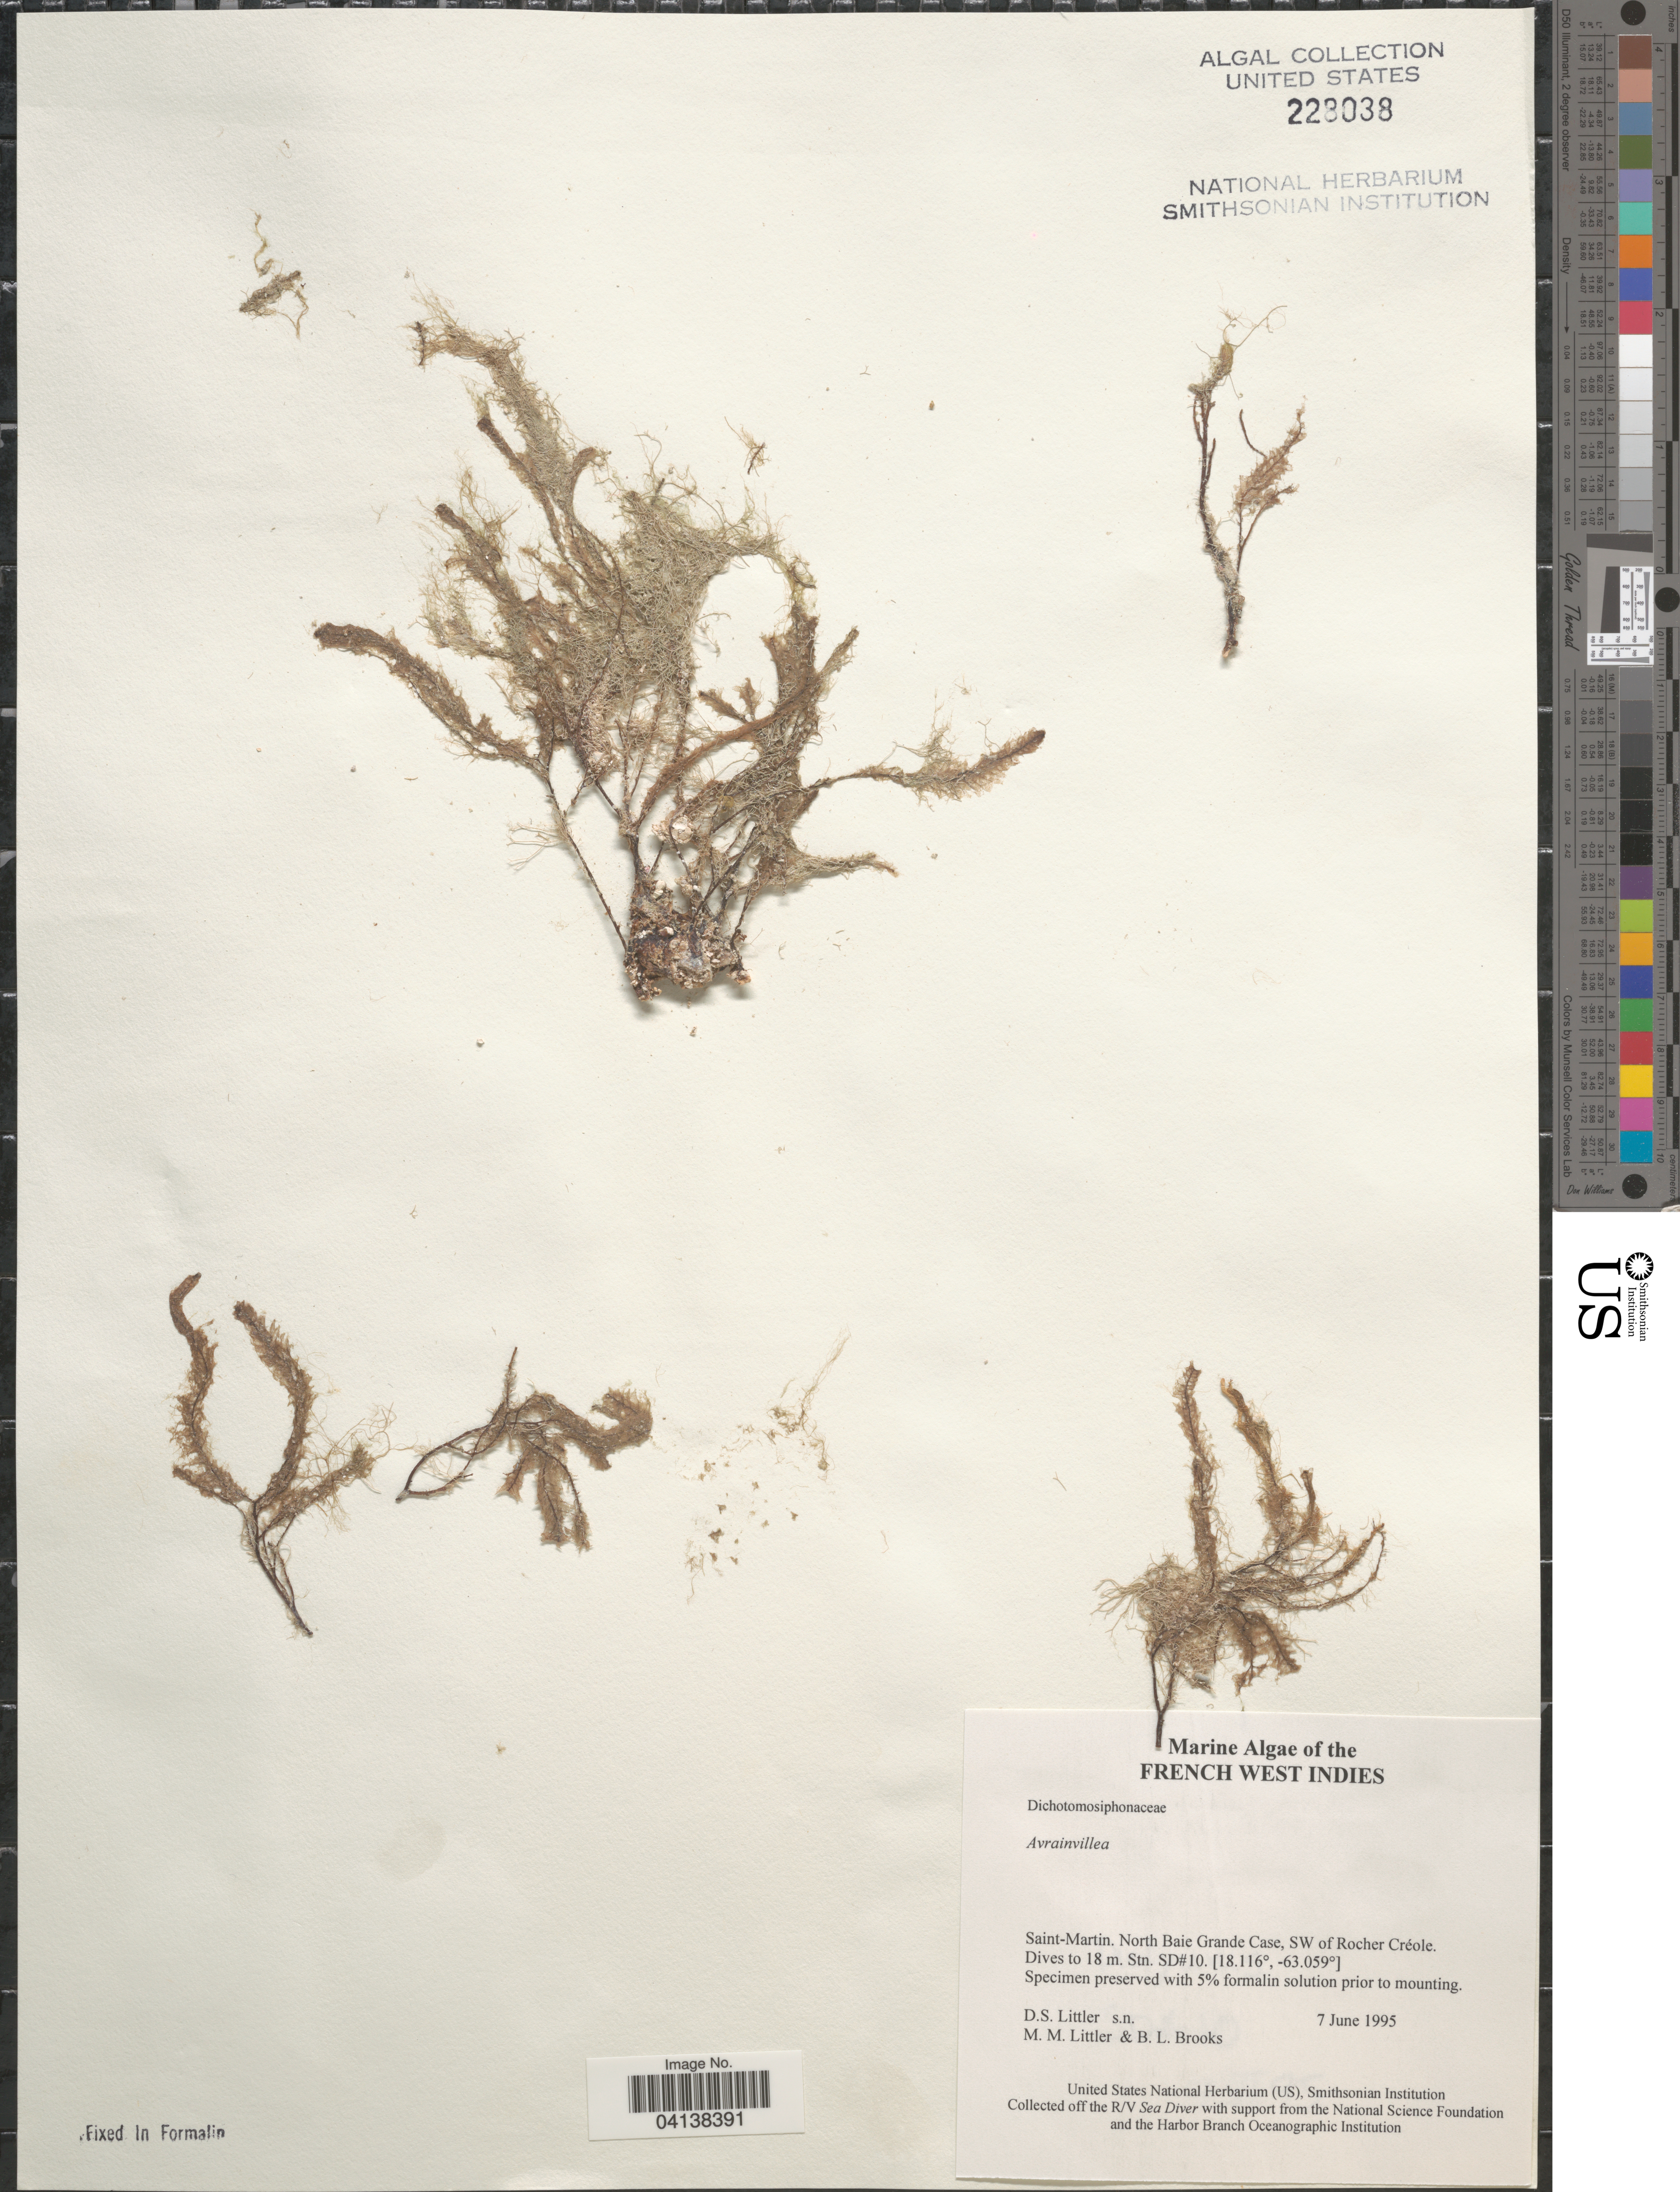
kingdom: Plantae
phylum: Chlorophyta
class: Ulvophyceae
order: Bryopsidales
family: Dichotomosiphonaceae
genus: Avrainvillea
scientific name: Avrainvillea sp.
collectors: D. S. Littler & B. Brooks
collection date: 1995-06-07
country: Saint Martin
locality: French West Indies. Saint-Martin. North Baie Grande Case, SW of Rocher Créole. Stn. SD#10.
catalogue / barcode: US 228038